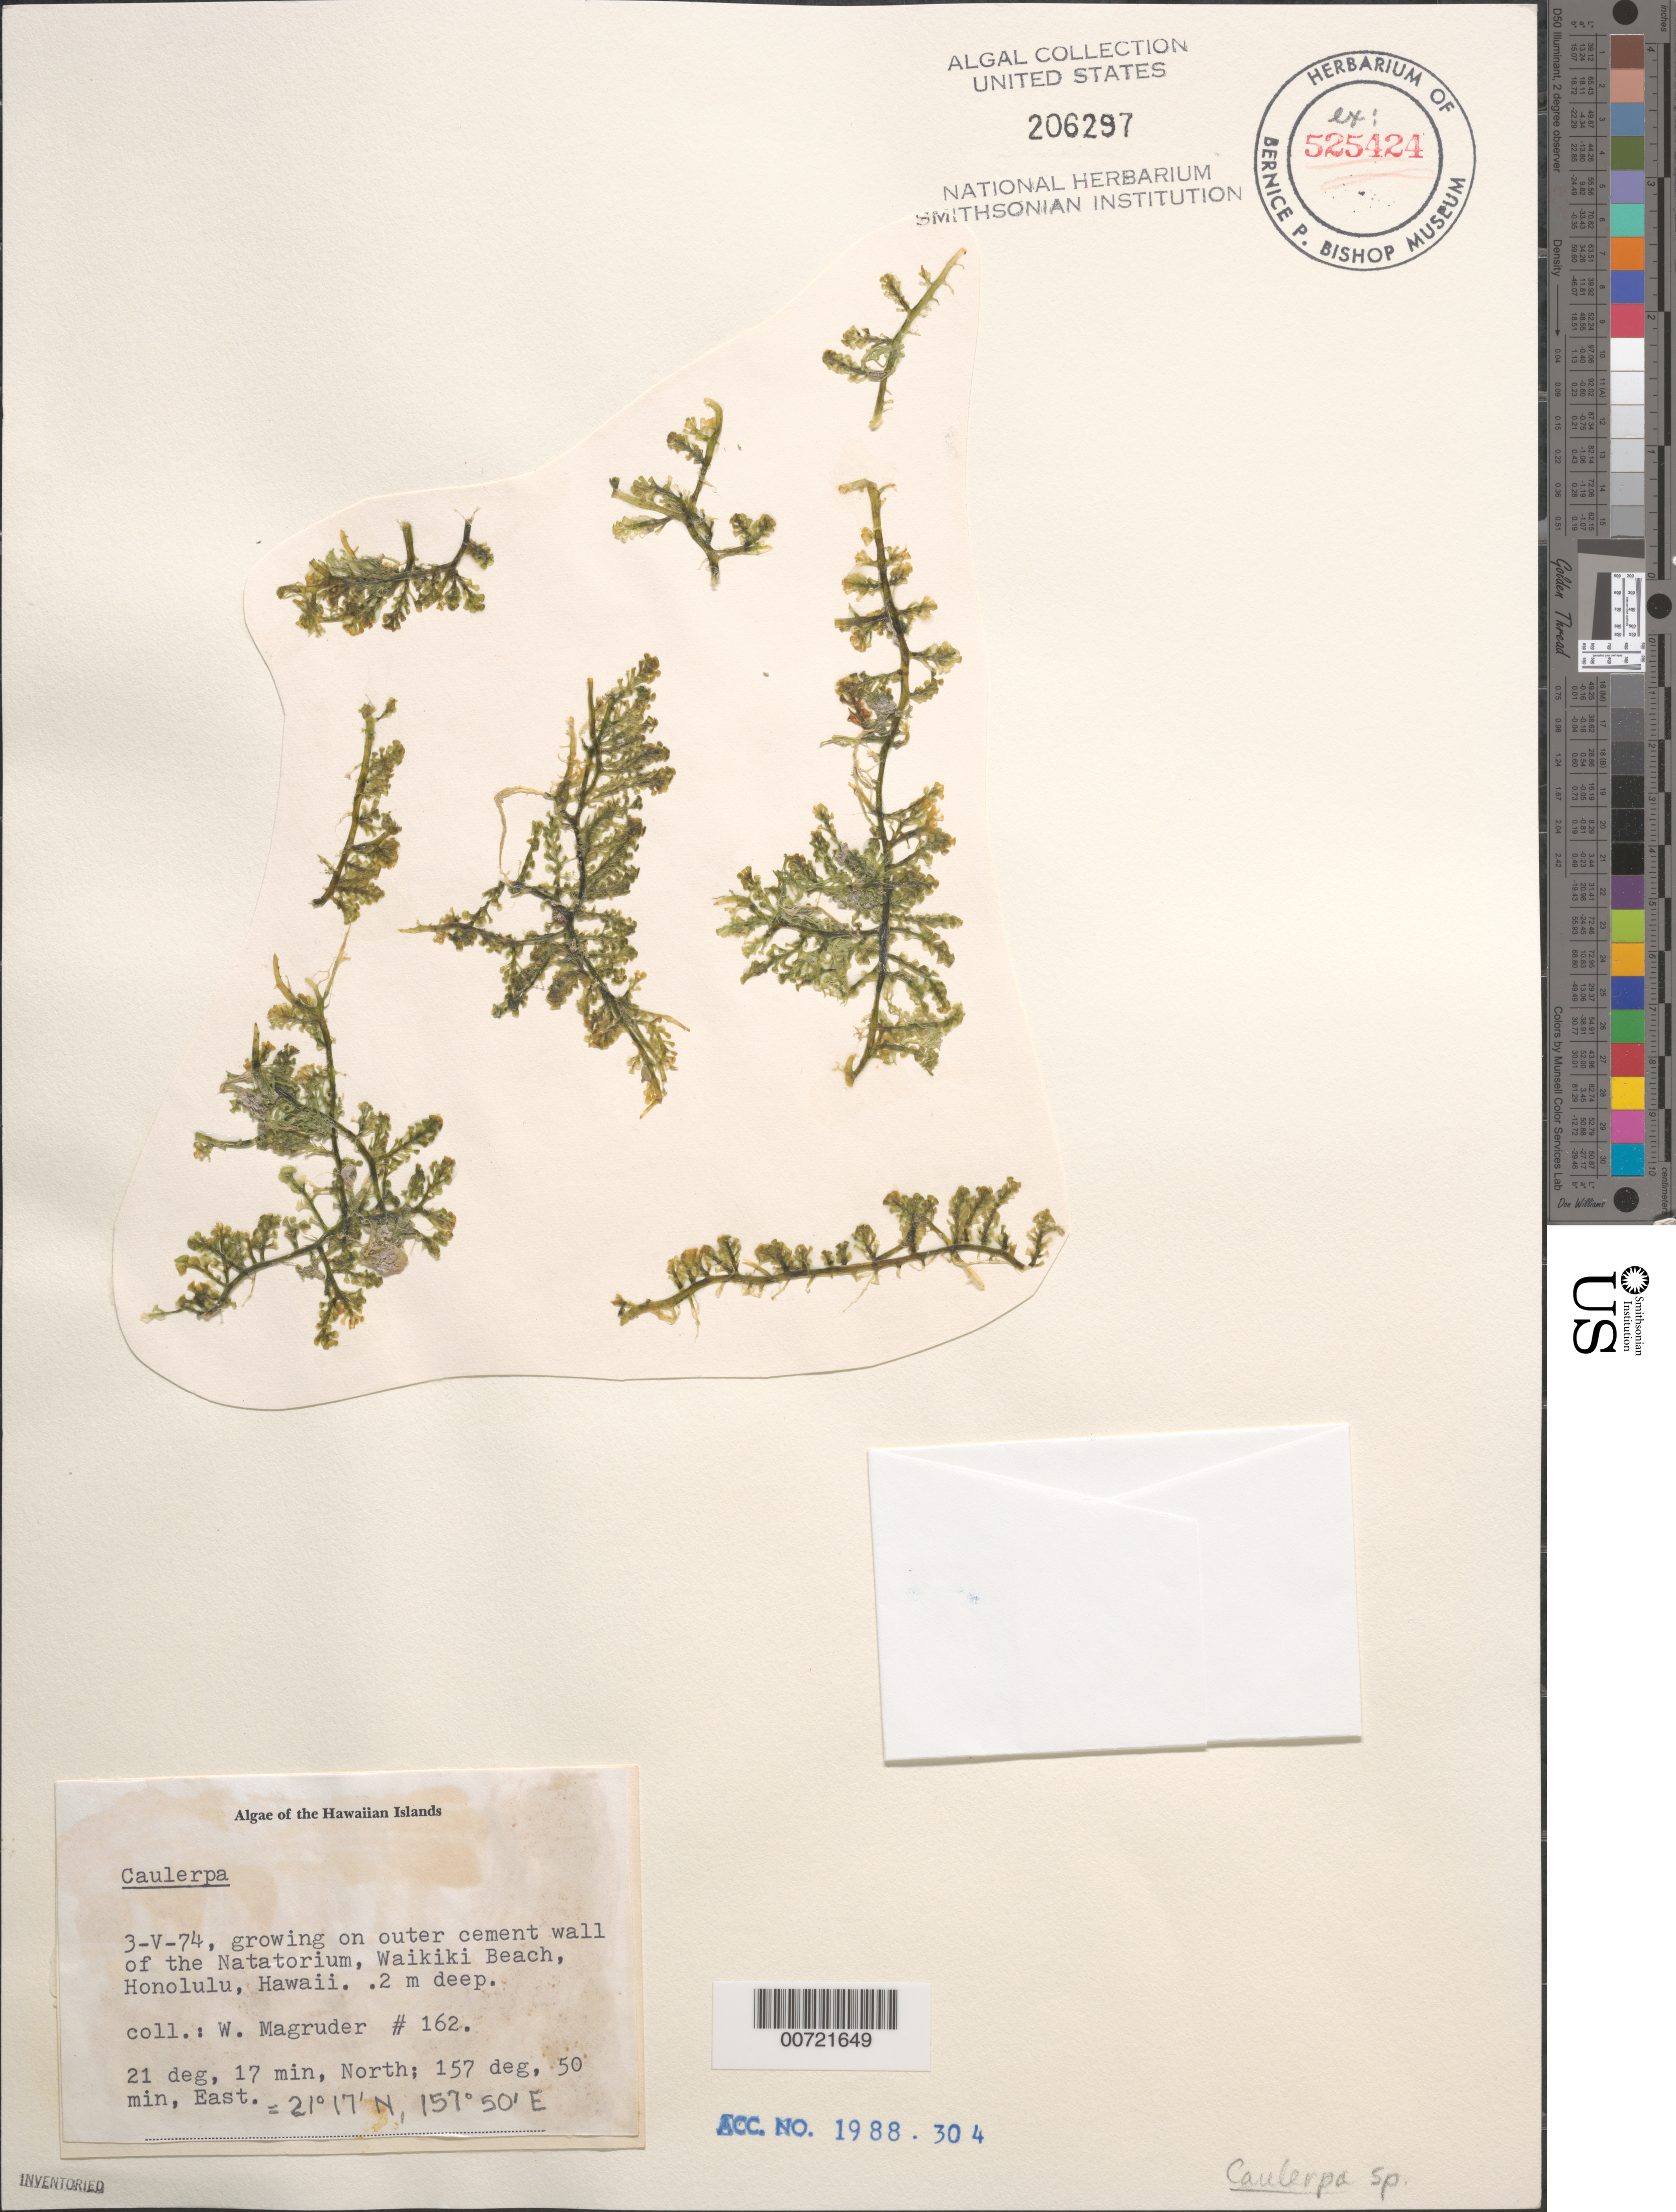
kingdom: Plantae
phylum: Chlorophyta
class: Ulvophyceae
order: Bryopsidales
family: Caulerpaceae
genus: Caulerpa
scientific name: Caulerpa sp.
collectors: W. Magruder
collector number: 162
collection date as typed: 03 May 1974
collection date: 1974-05-03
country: United States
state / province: Hawaii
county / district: Honolulu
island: Oahu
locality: Waikiki Beach, Natatorium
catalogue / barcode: US 206297